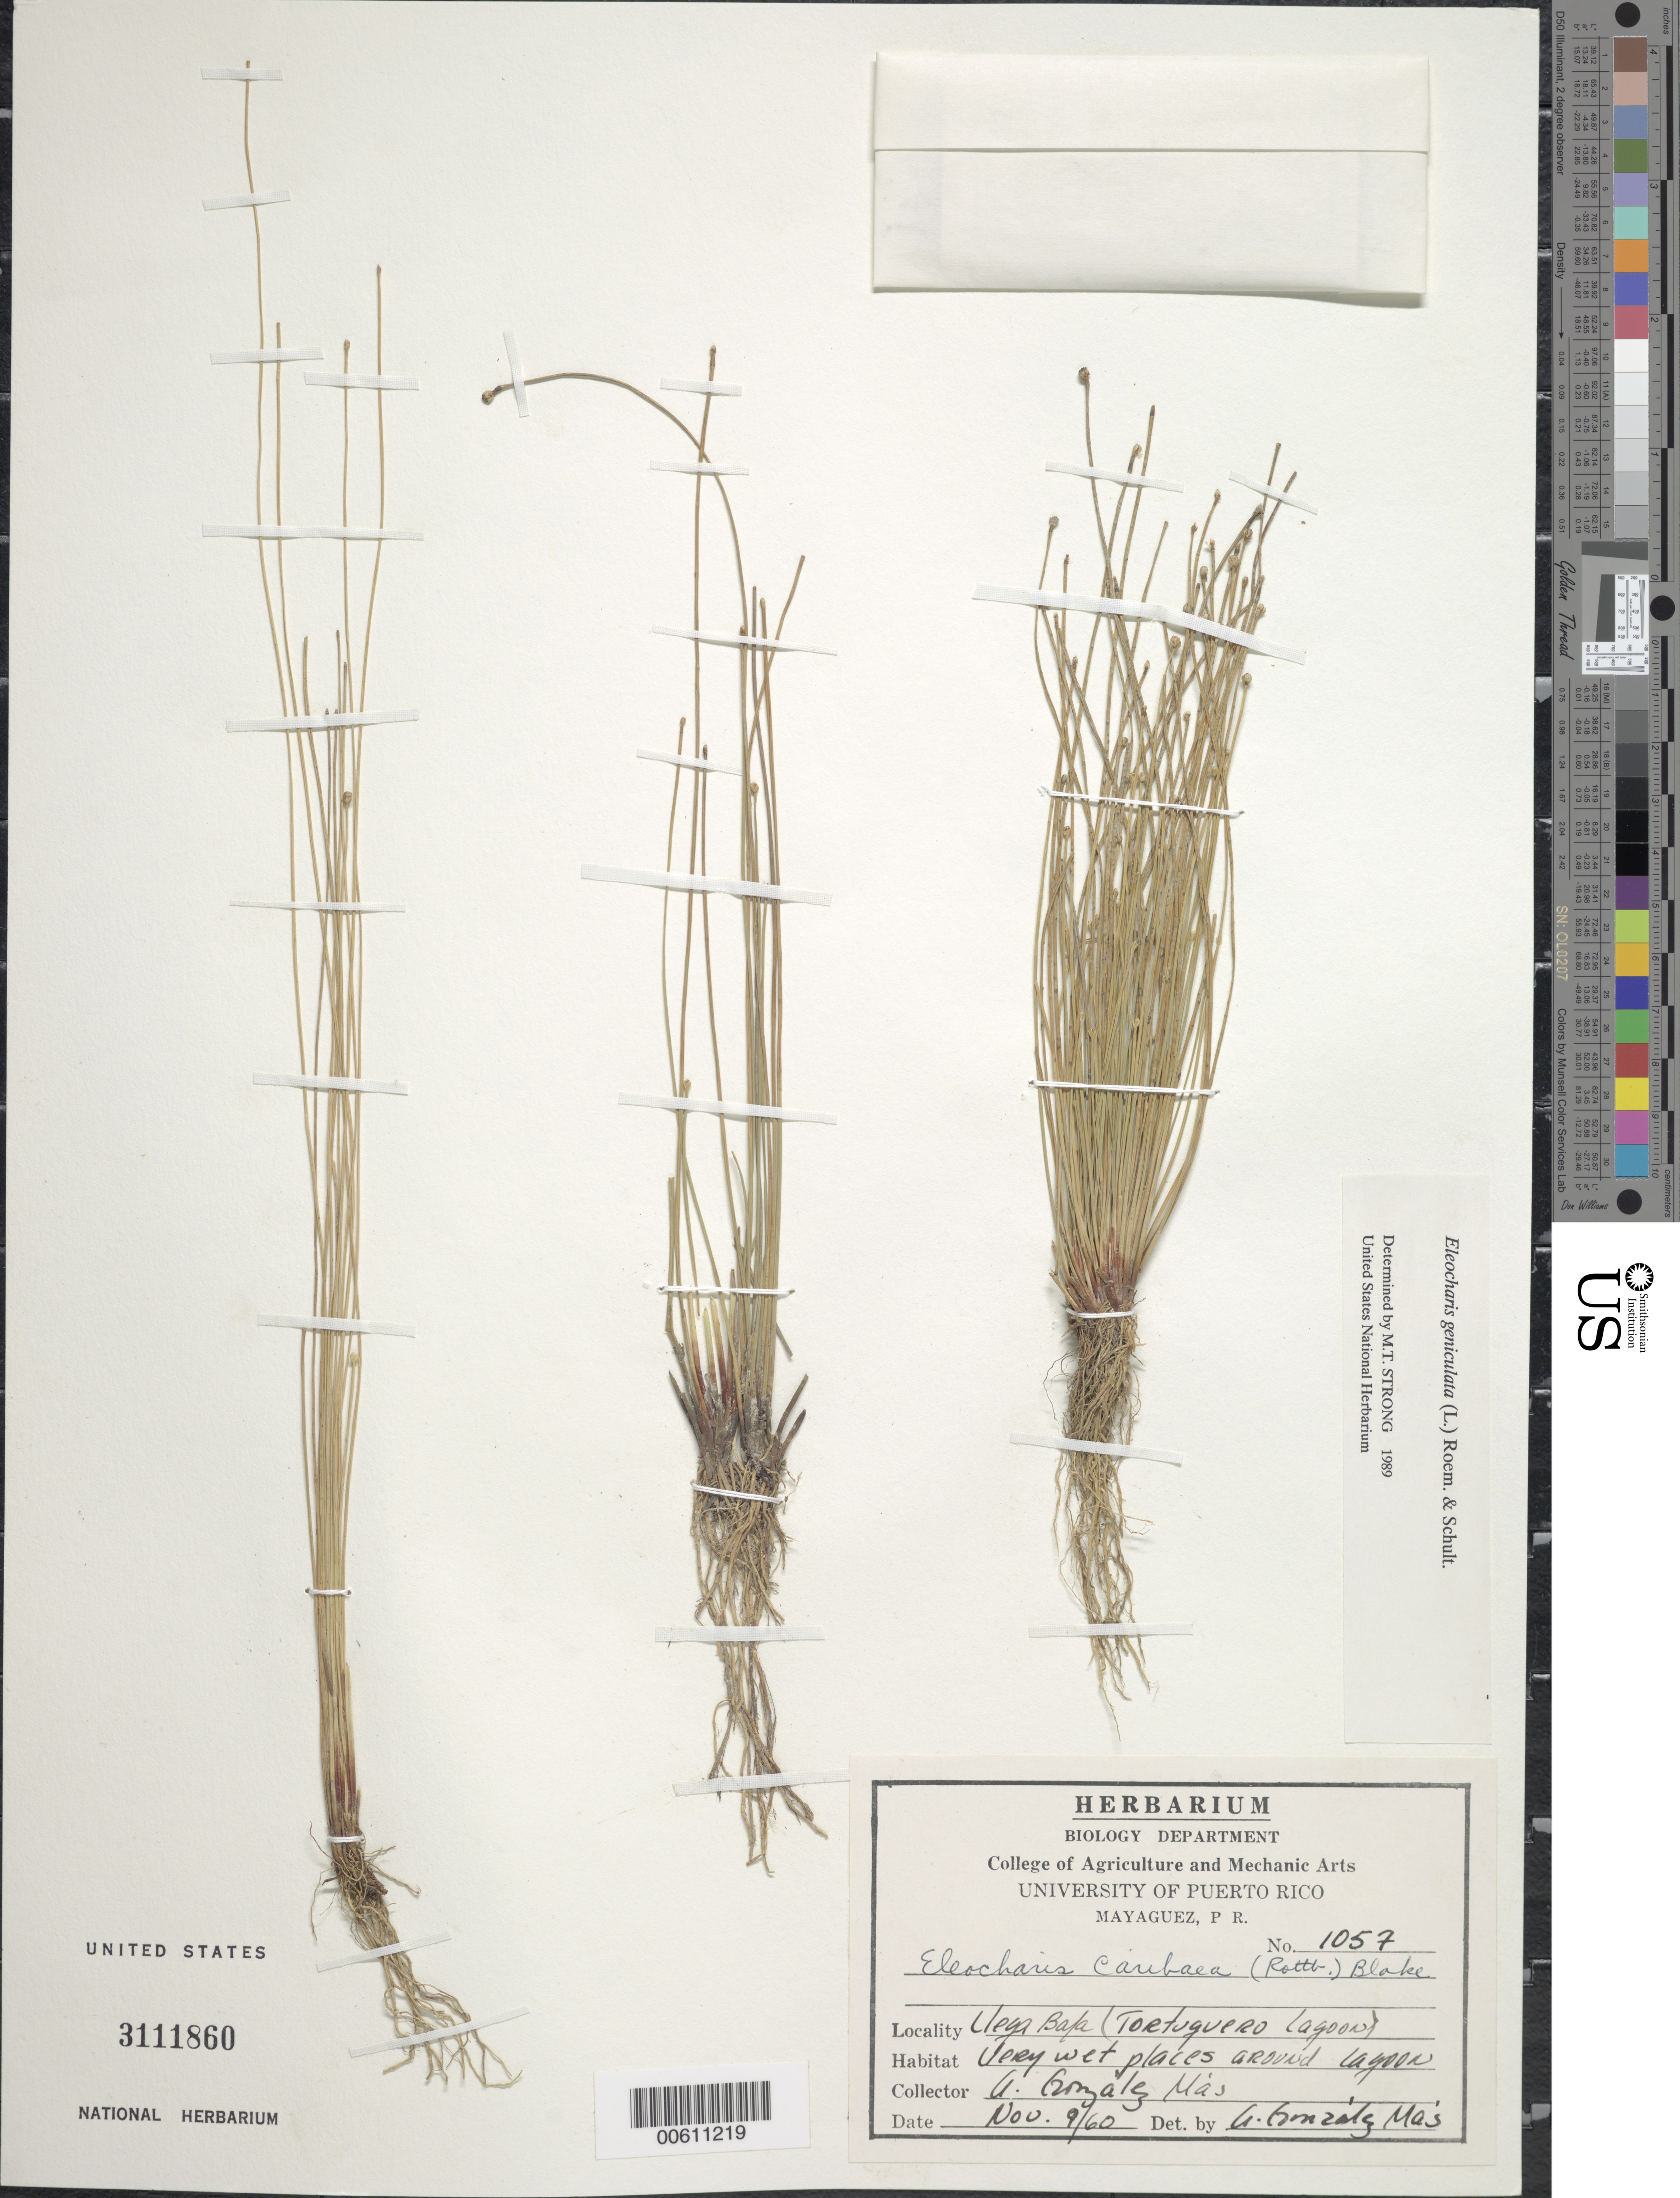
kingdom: Plantae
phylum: Tracheophyta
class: Liliopsida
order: Poales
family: Cyperaceae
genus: Eleocharis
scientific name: Eleocharis geniculata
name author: (L.) Roem. & Schult.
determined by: Strong, M. T., (US), Smithsonian Institution - National Museum of Natural History (UNITED STATES)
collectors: A. González Más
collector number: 1057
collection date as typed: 09 Nov 1960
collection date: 1960-11-09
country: Puerto Rico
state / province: Manatí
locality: Vega Baja: Tortuguero Lagoon.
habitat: Very wet places around lagoon.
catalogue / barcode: US 3111860